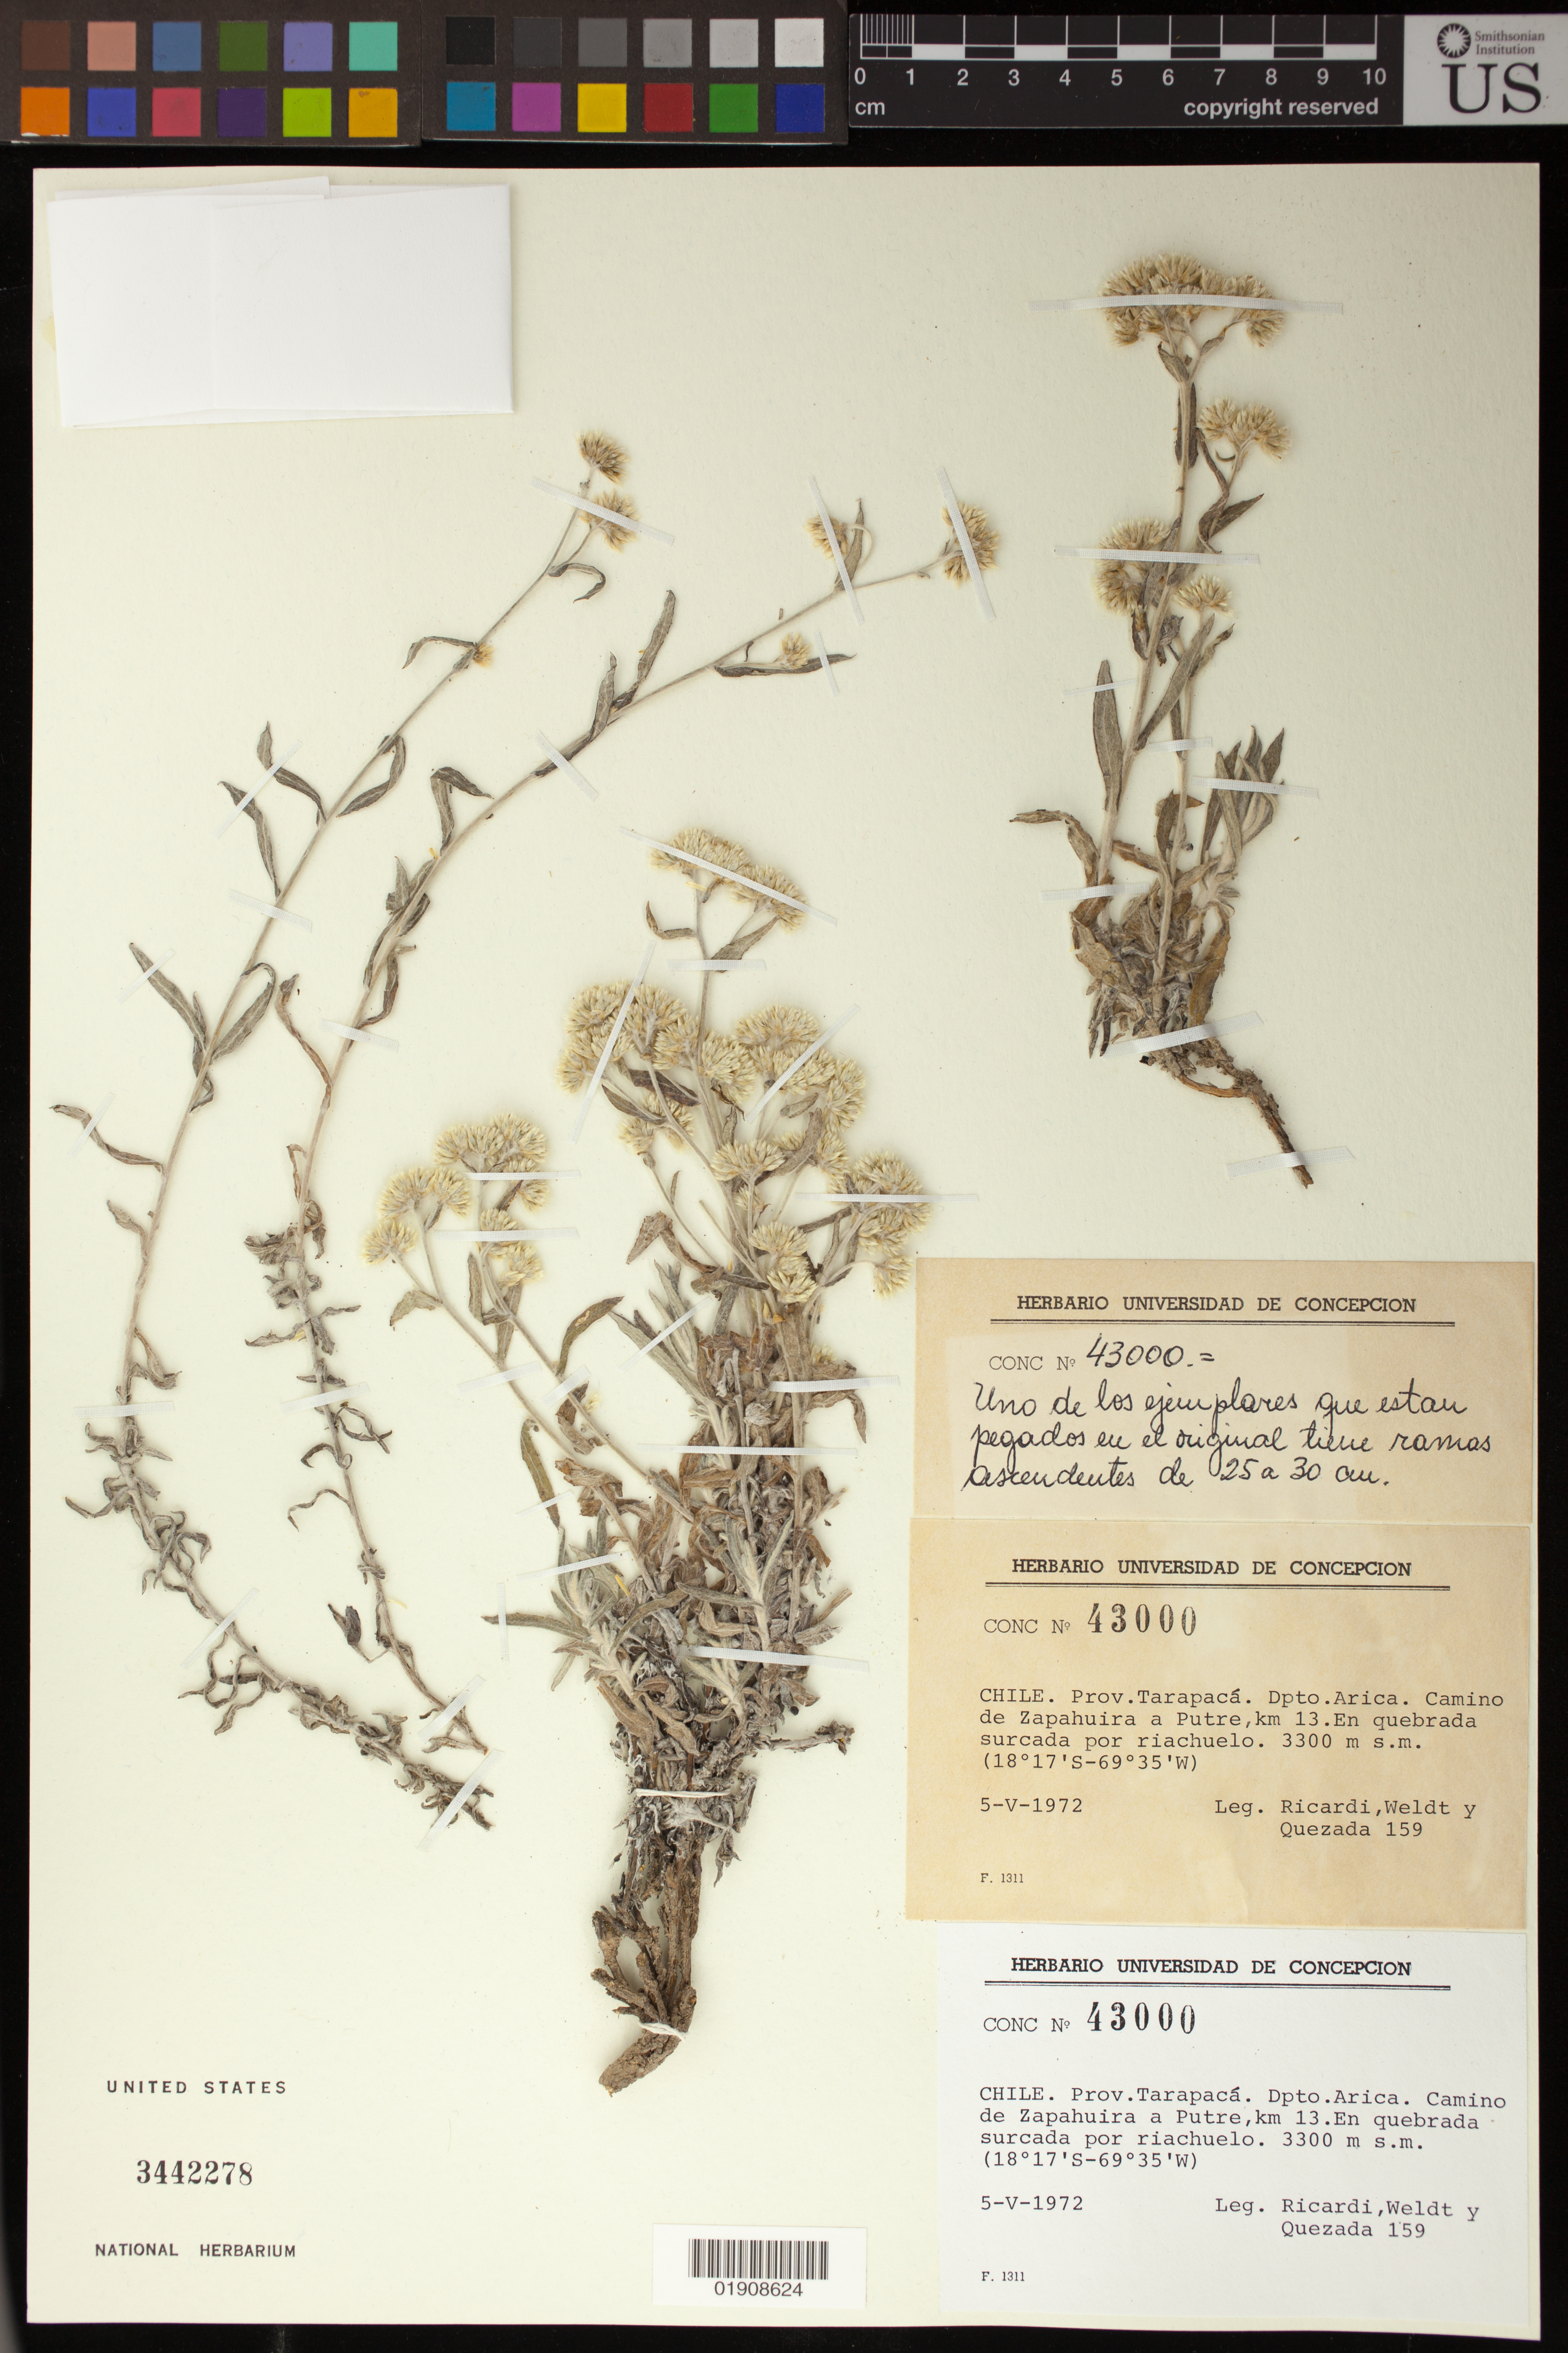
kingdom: Plantae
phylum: Tracheophyta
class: Magnoliopsida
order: Asterales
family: Asteraceae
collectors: Ricardi, Weldt & Quezada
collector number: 159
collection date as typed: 5 May 1972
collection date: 1972-05-05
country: Chile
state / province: Arica y Parinacota (XV)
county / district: Arica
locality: Camino de Zapahuira a Putre, km 13.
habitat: En quebrada surcada por riachuelo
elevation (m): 3300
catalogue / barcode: US 3442278